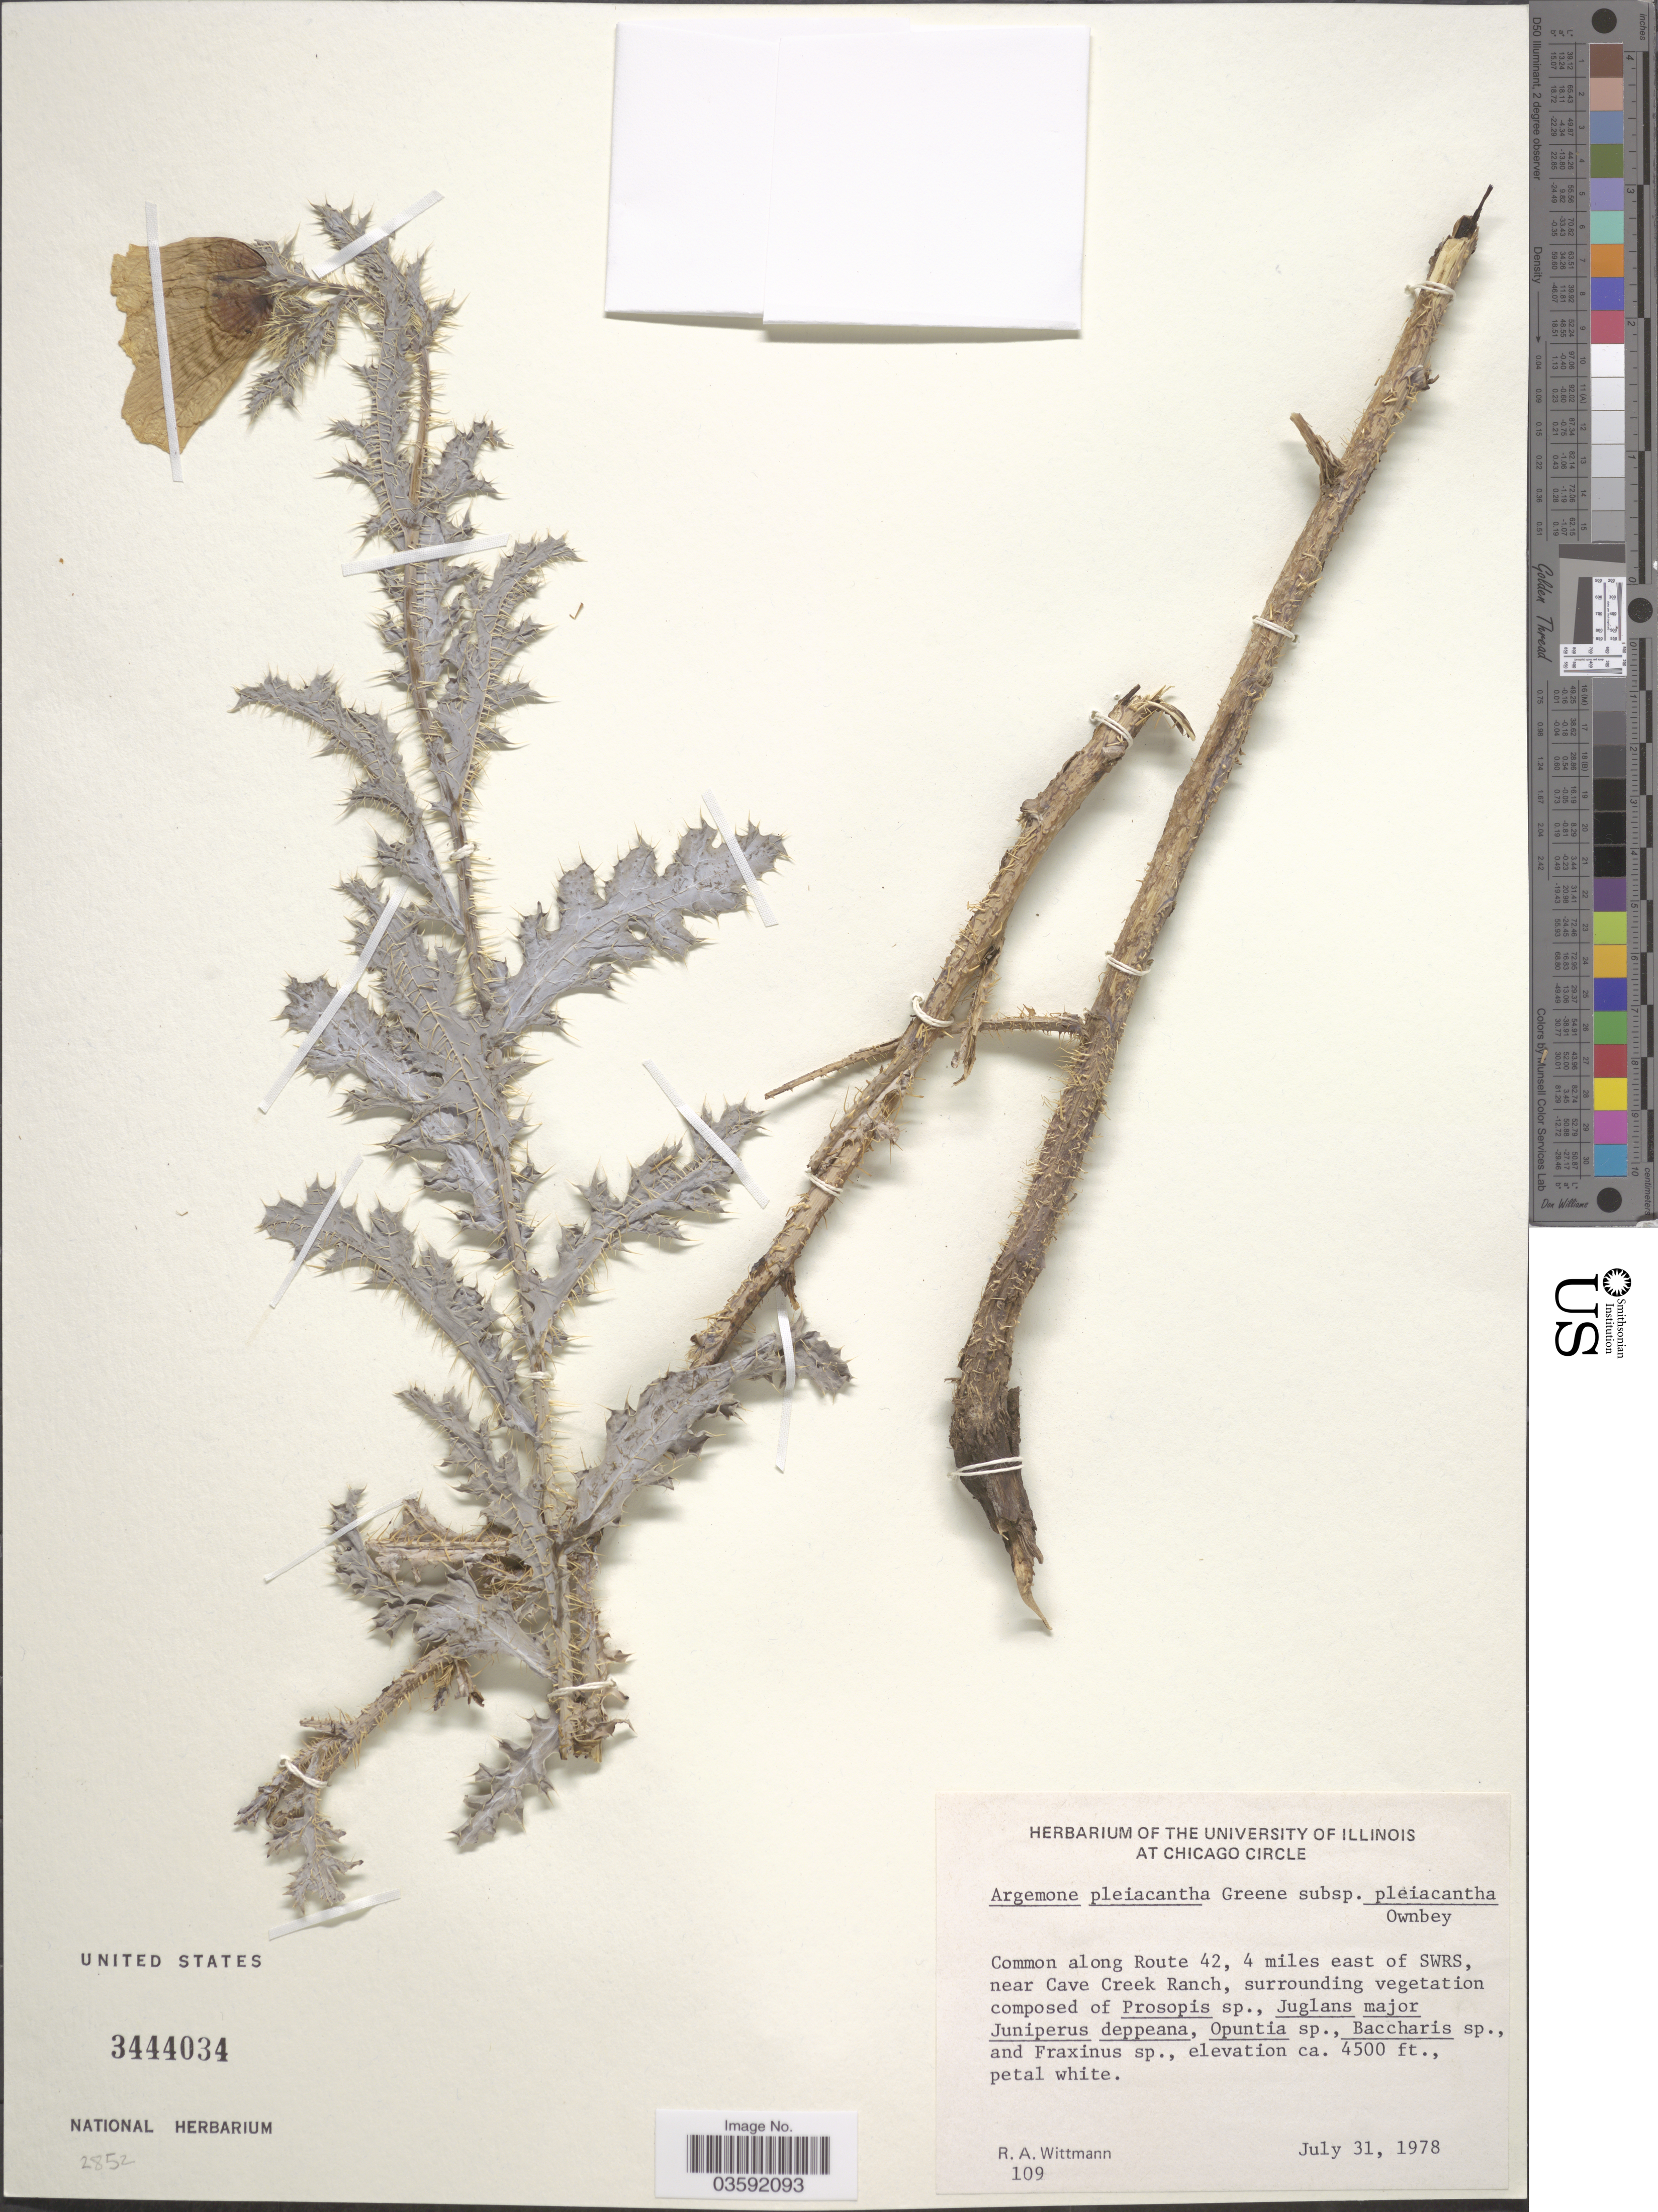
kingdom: Plantae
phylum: Tracheophyta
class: Magnoliopsida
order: Ranunculales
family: Papaveraceae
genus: Argemone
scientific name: Argemone pleiacantha subsp. pleiacantha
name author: Greene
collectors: R. Wittmann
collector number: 109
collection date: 1978-07-31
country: United States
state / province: Illinois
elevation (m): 1372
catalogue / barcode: US 3444034